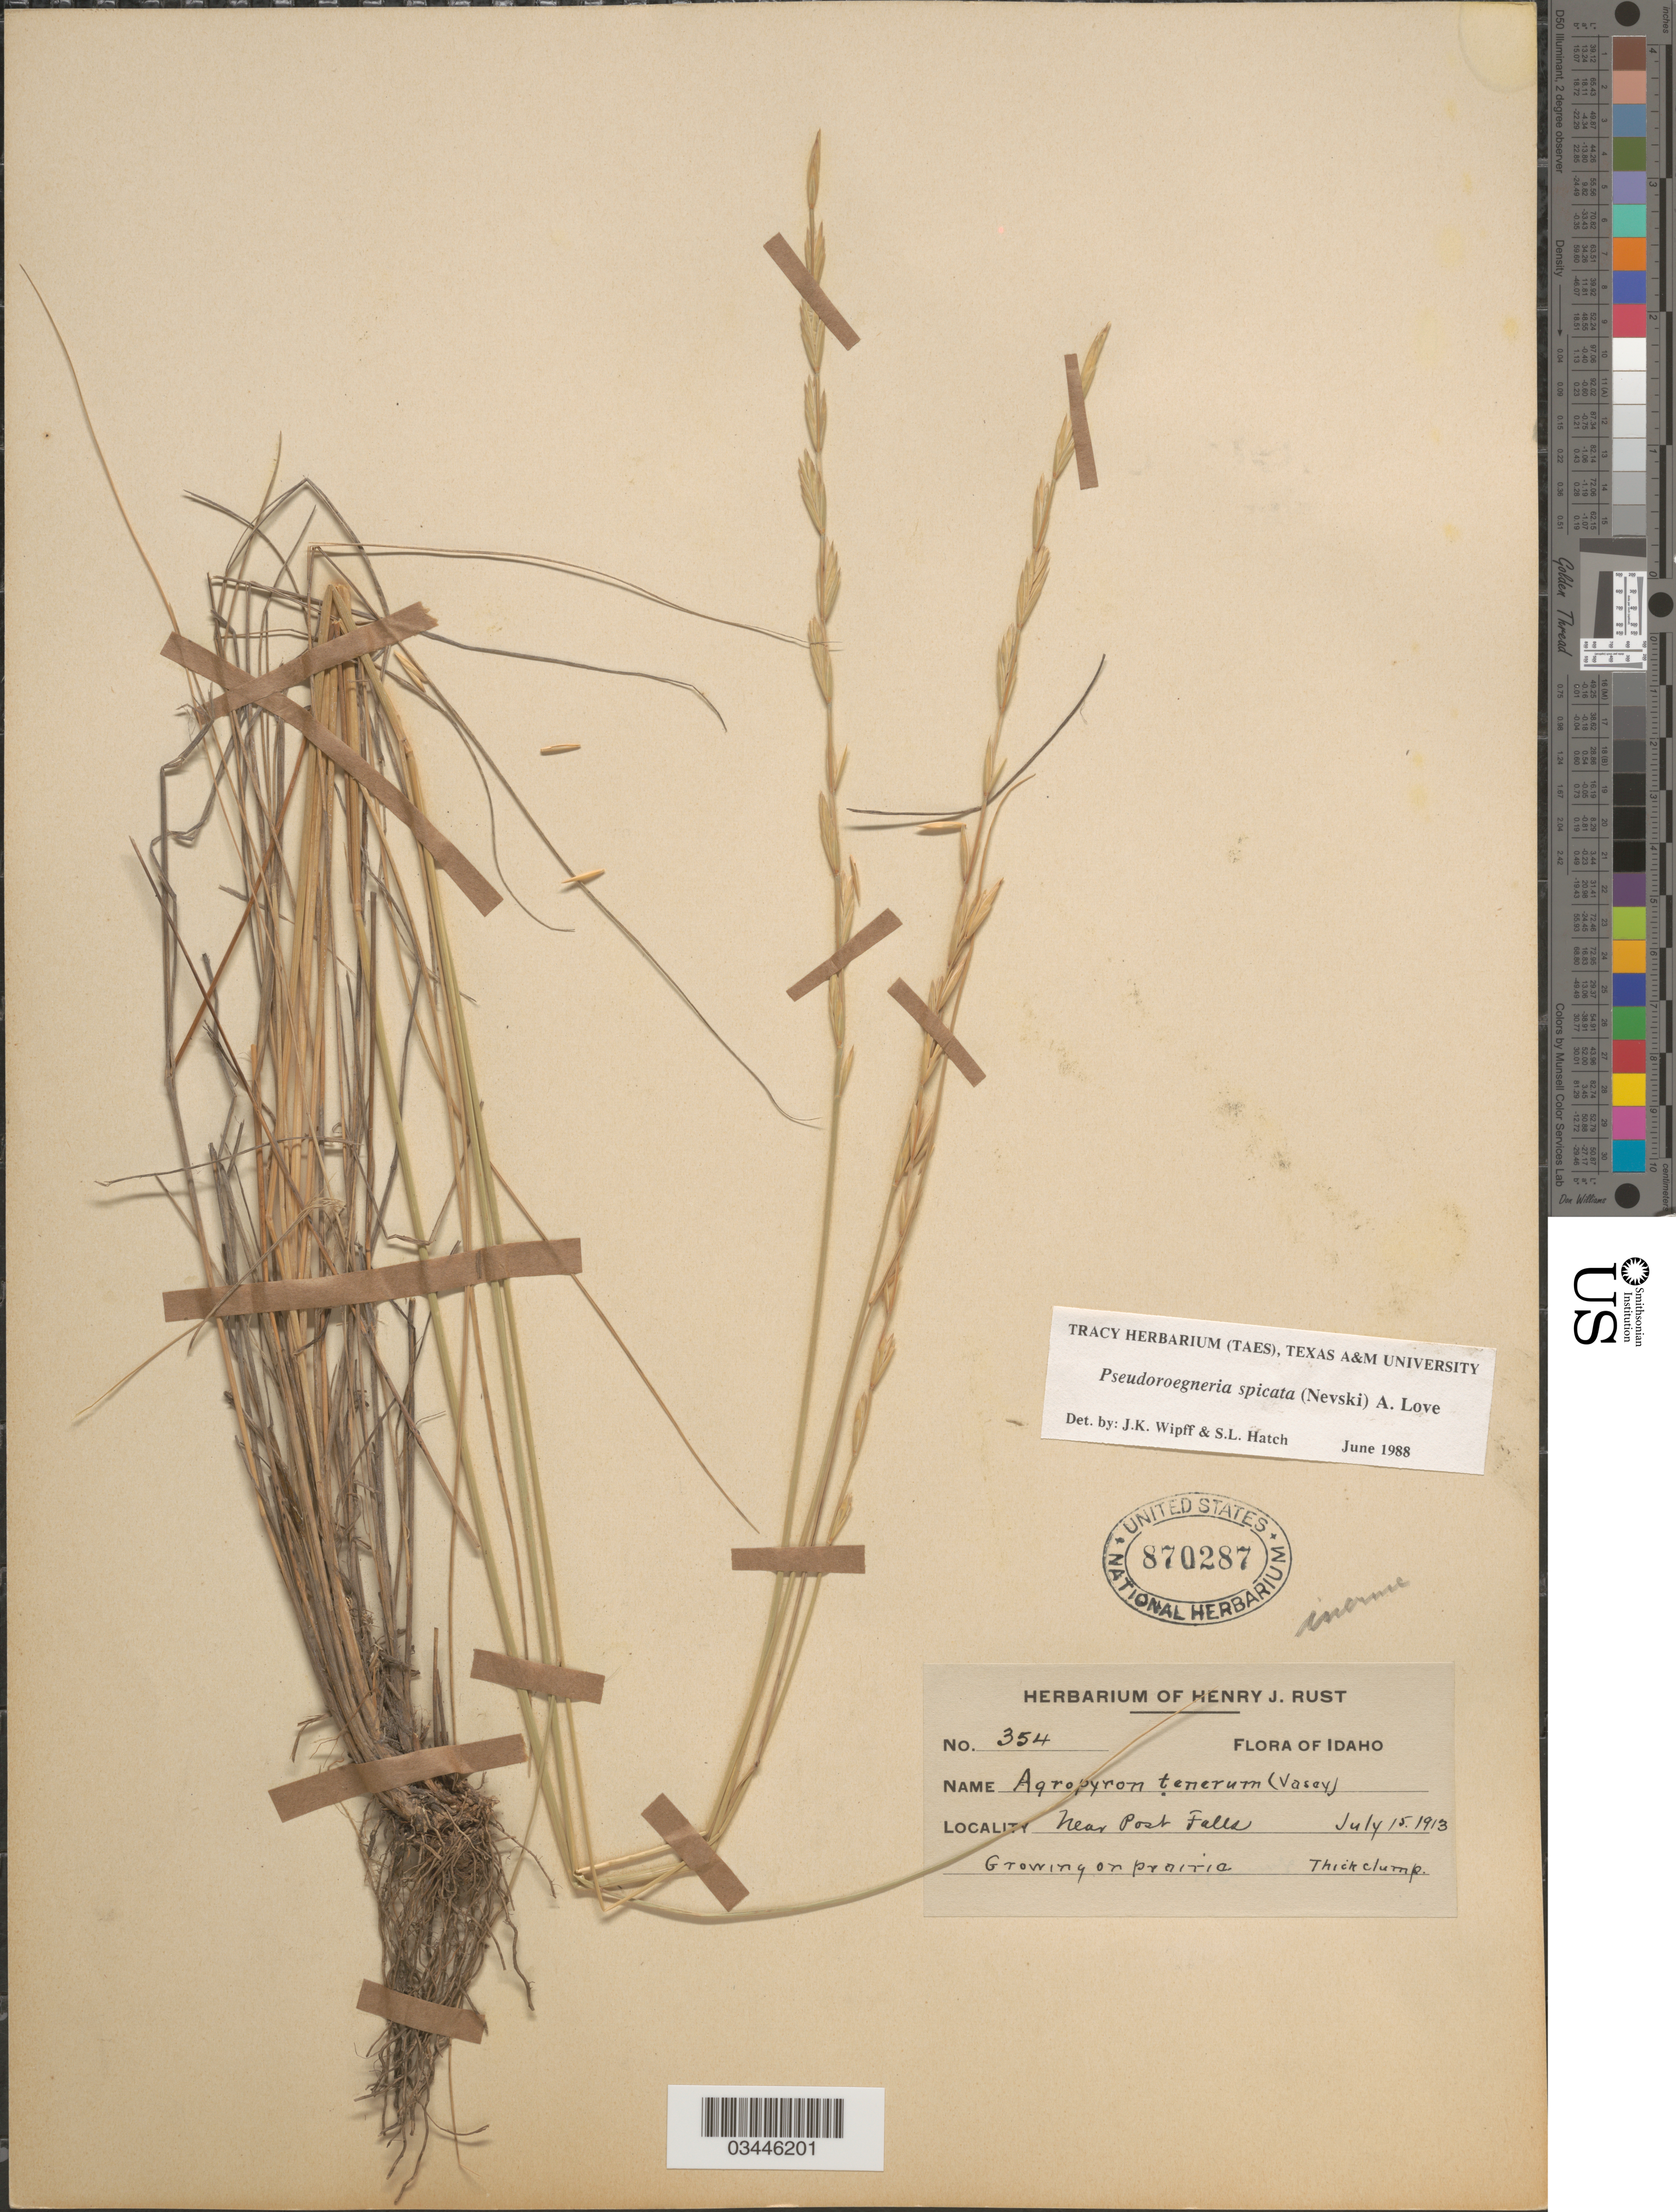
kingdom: Plantae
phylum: Tracheophyta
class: Liliopsida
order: Poales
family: Poaceae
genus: Pseudoroegneria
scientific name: Pseudoroegneria spicata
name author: (Pursh) Á. Löve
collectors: ex herb. Henry J. Rust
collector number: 354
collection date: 1913-07-15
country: United States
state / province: Idaho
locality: Near Post Falls. Growing on prairie.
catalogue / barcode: US 870287